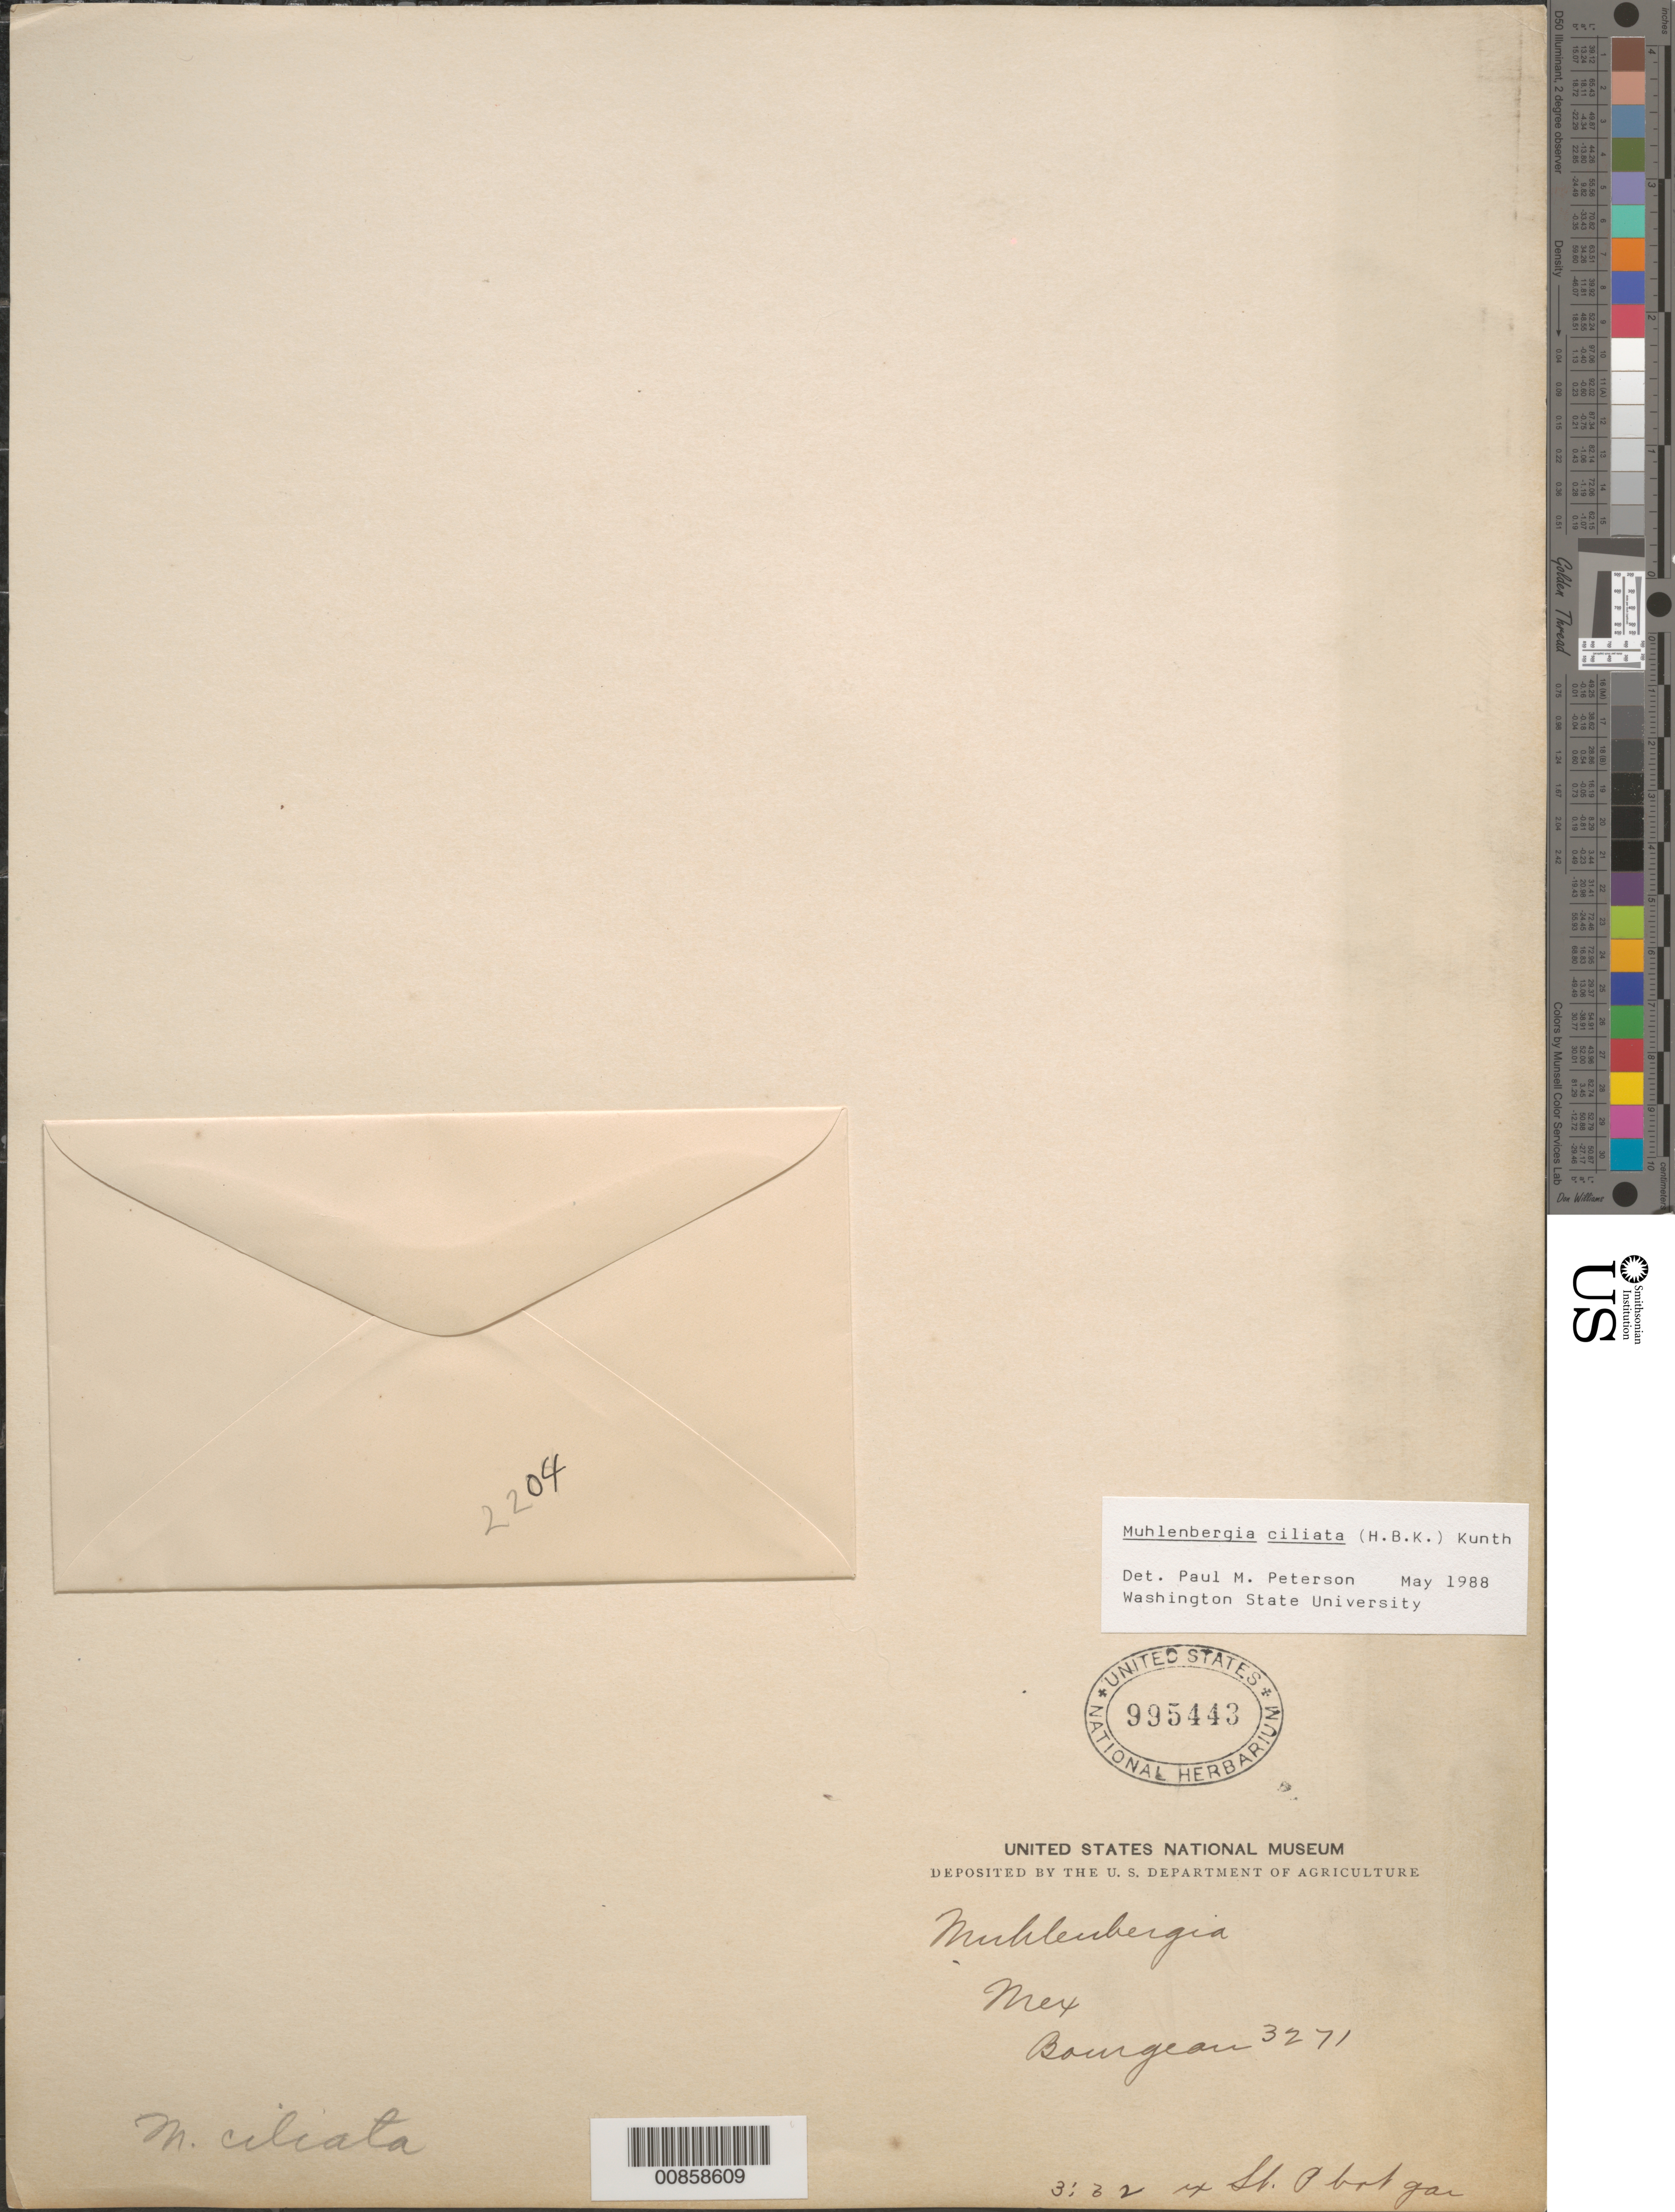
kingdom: Plantae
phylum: Tracheophyta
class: Liliopsida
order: Poales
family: Poaceae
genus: Muhlenbergia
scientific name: Muhlenbergia ciliata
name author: (Kunth) Trin.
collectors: M. Bourgeau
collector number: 3271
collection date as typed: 24 Aug 1866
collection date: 1866-08-24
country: Mexico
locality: Escamela pres d'Orizaba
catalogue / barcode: US 995443